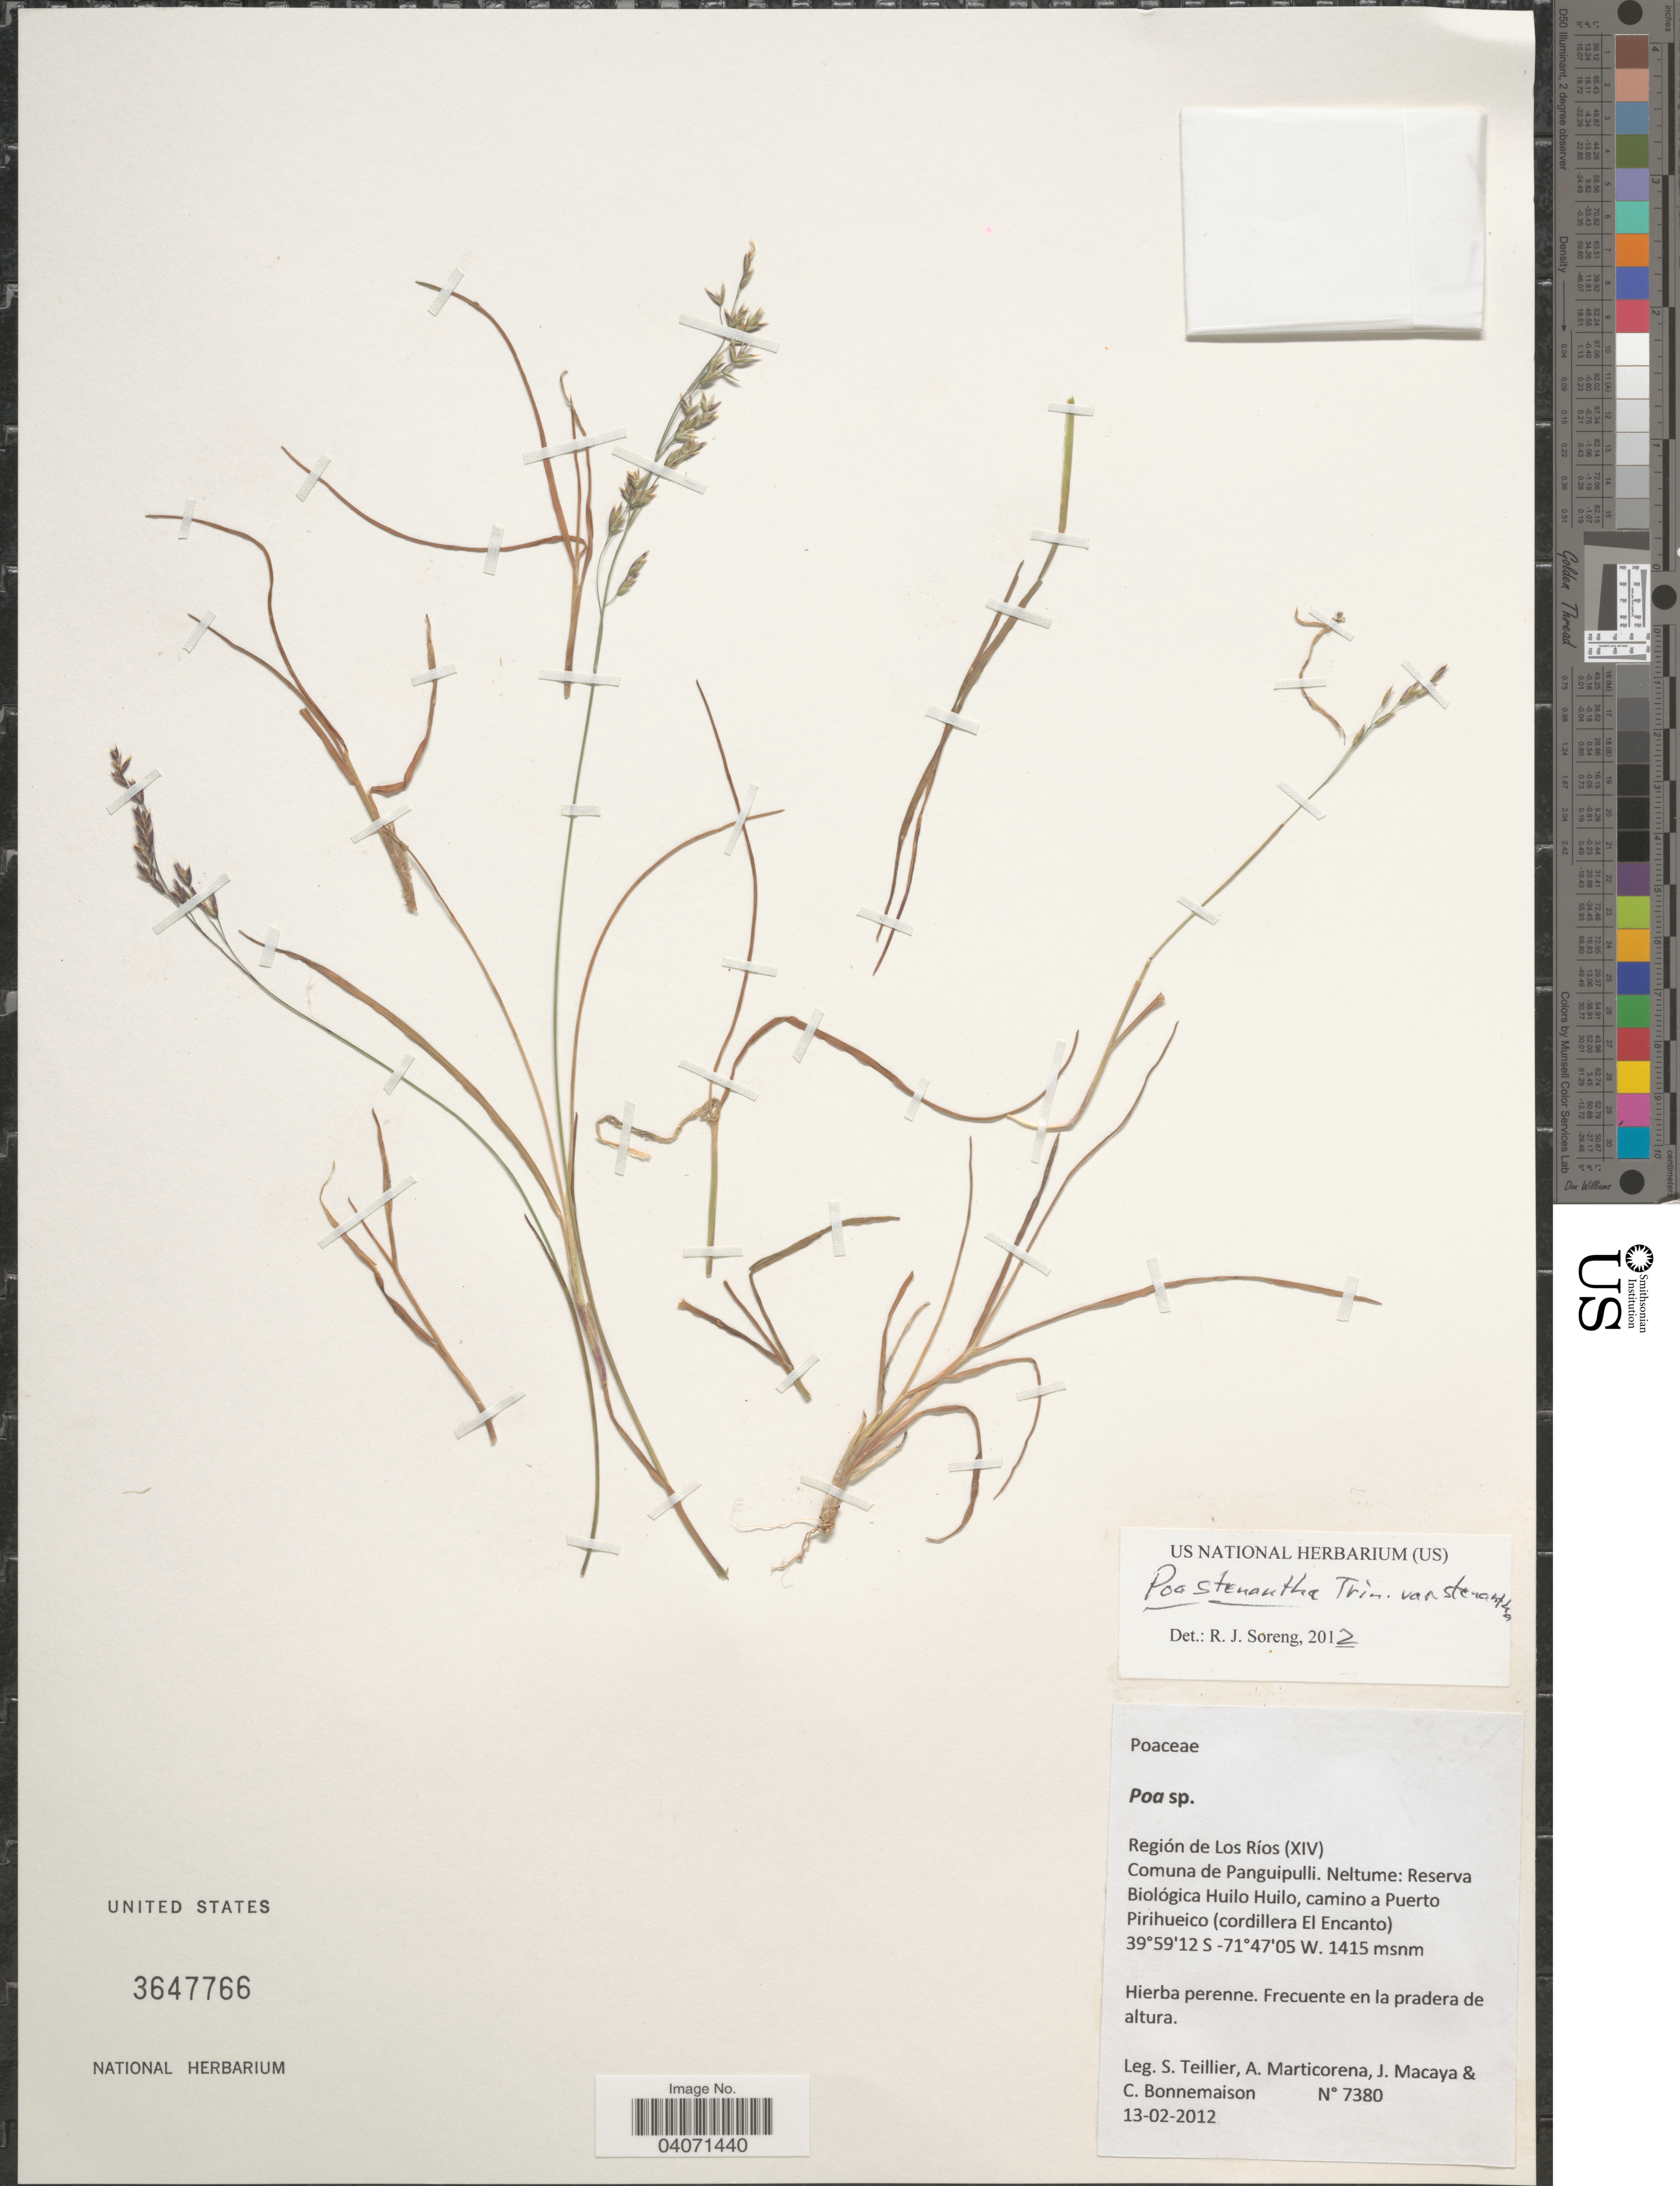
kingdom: Plantae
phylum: Tracheophyta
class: Liliopsida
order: Poales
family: Poaceae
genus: Poa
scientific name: Poa stenantha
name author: Trin.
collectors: S. Teillier, A. E. Marticorena, J. Macaya & C. Bonnemaison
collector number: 7380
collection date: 2012-02-13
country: Ecuador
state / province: Los Ríos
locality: Región de Los Ríos (XIV). Comuna de Panguipulli. Neltume: Reserva Biológica Huilo Huilo, camino a Puerto Pirihueico (cordillera El Encanto).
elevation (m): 1415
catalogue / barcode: US 3647766